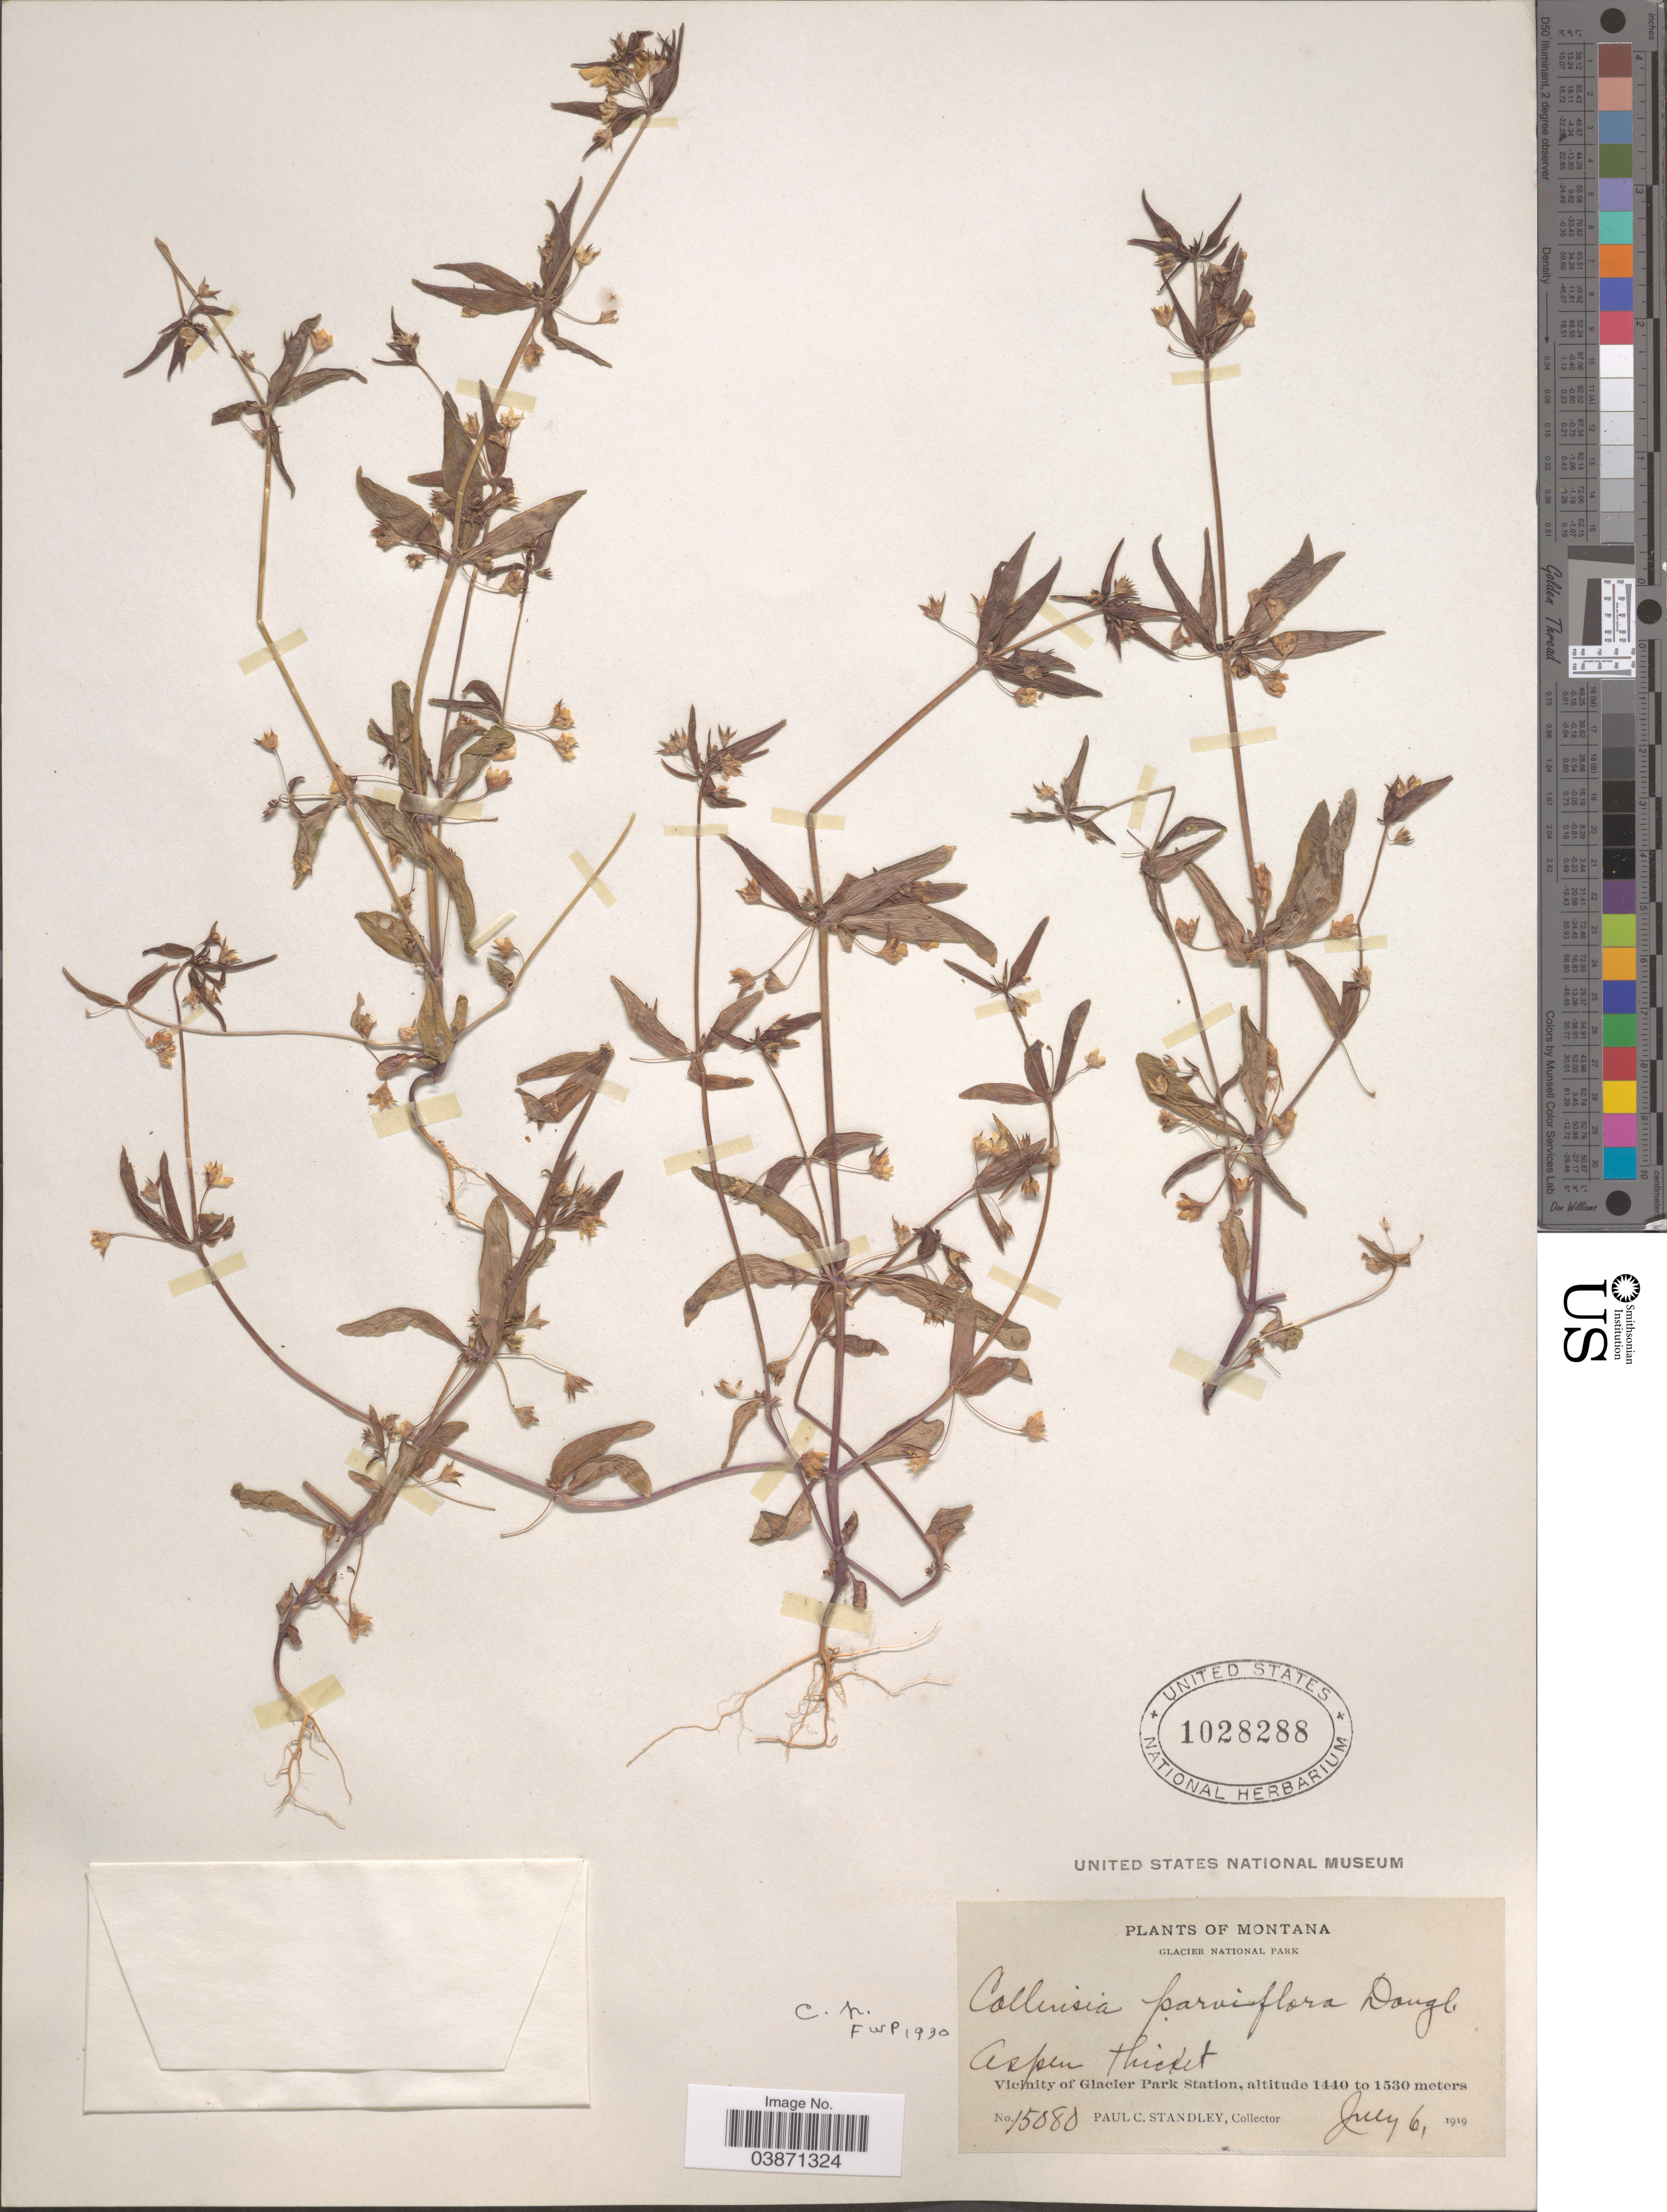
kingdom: Plantae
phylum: Tracheophyta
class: Magnoliopsida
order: Lamiales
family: Plantaginaceae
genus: Collinsia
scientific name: Collinsia parviflora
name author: Douglas ex Lindl.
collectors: P. C. Standley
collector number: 15080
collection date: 1919-07-06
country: United States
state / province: Montana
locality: Glacier National Park. Aspen thicket. Vicinity of Glacier Park Station.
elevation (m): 1440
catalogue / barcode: US 1028288